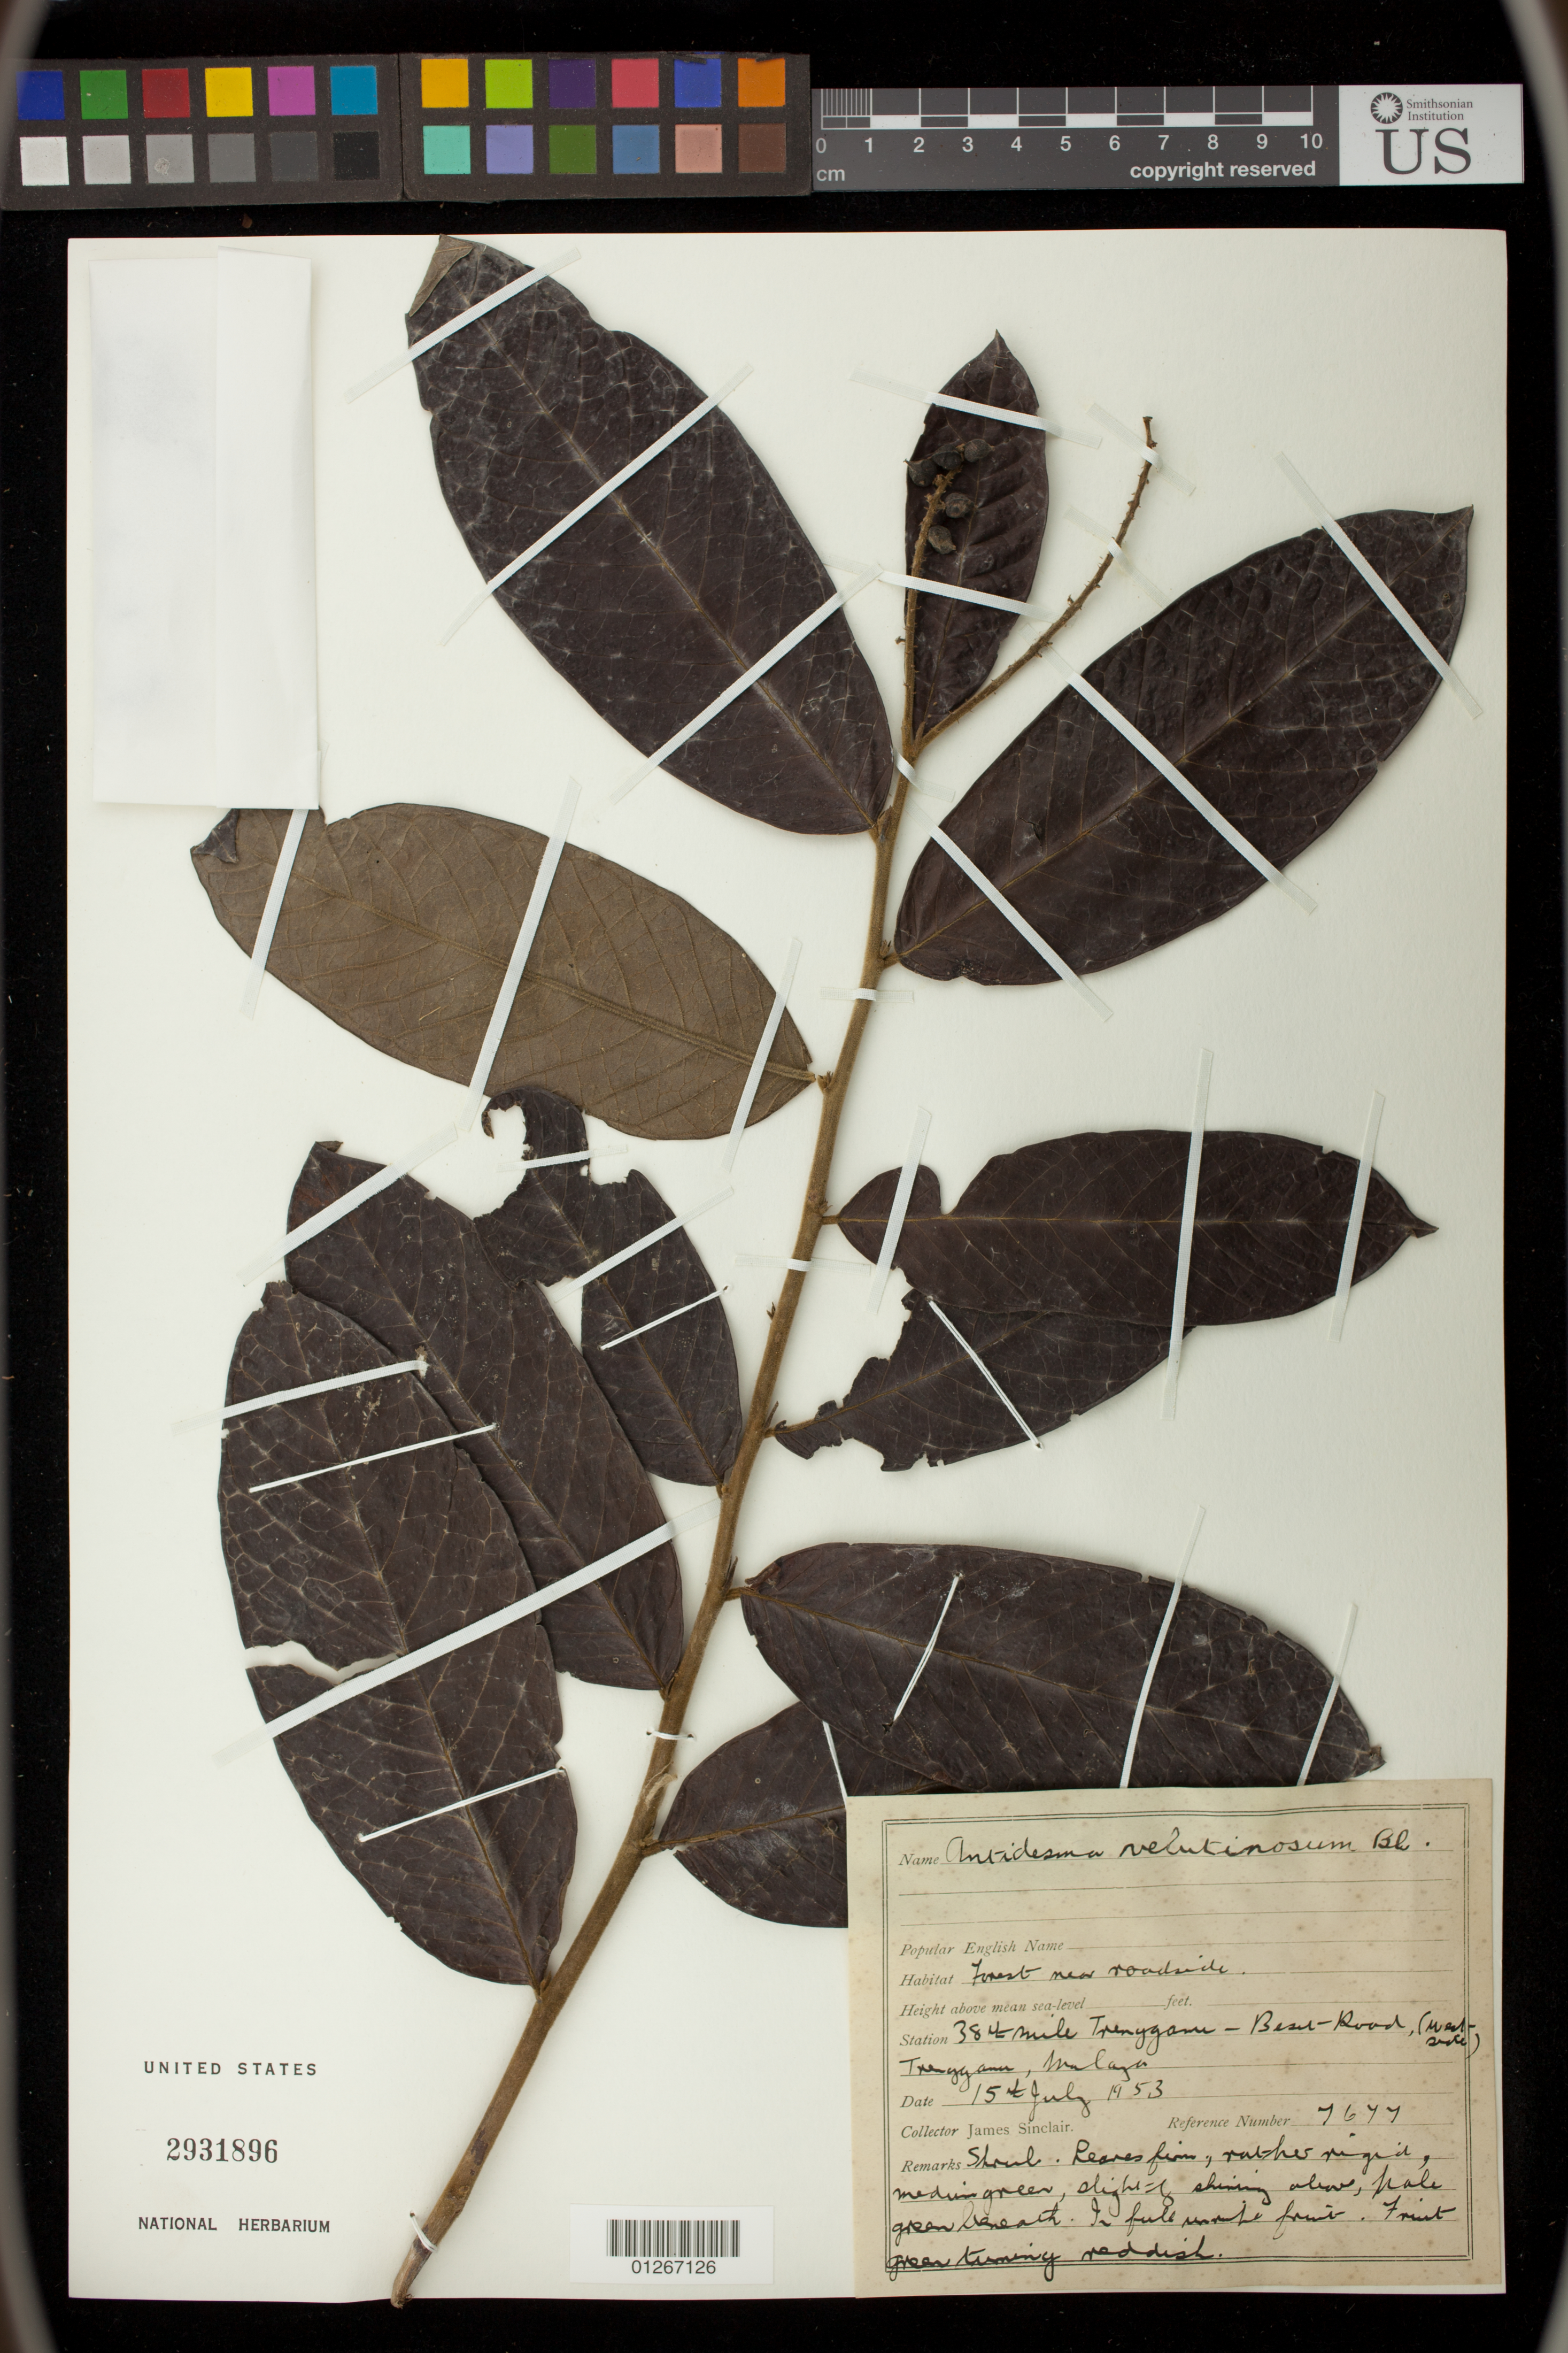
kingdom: Plantae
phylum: Tracheophyta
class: Magnoliopsida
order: Malpighiales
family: Phyllanthaceae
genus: Antidesma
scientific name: Antidesma velutinosum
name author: Miq.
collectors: J. Sinclair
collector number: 7677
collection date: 1953-07-15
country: Malaysia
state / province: Malaya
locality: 38th mile Trenygam - Besil Road, (west side), Trenygam, Malaya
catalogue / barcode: US 2931896